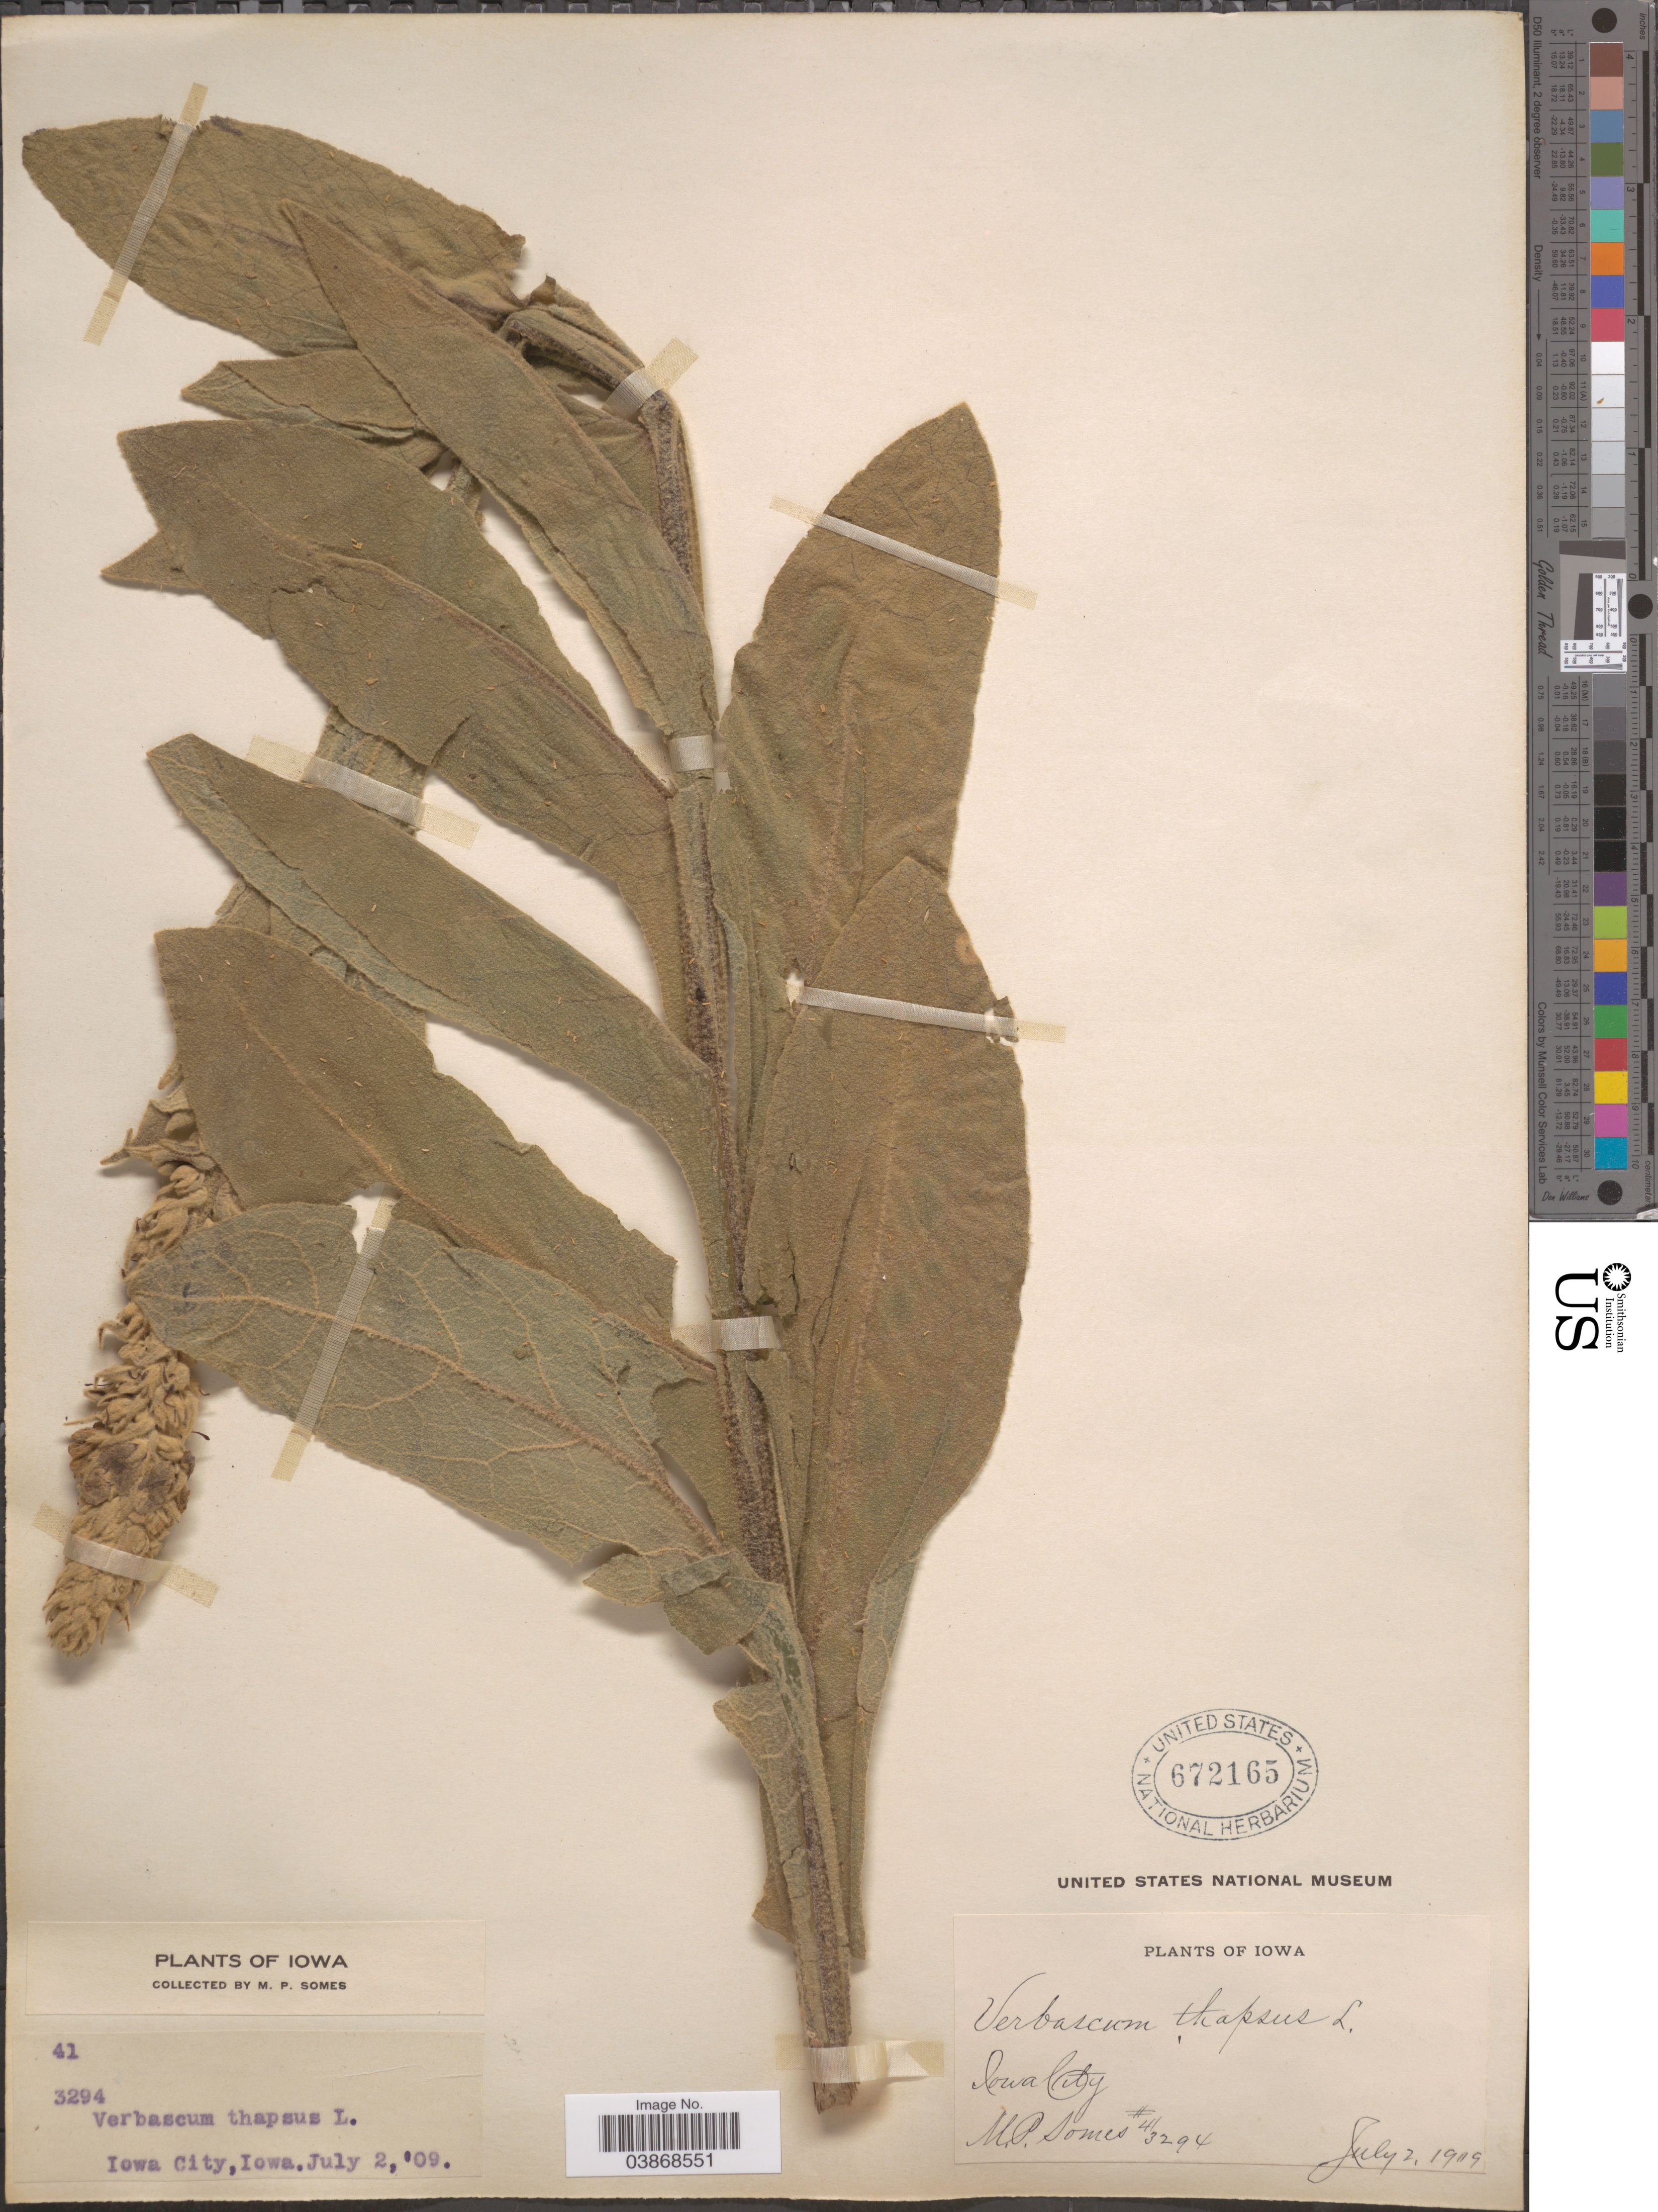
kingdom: Plantae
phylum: Tracheophyta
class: Magnoliopsida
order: Lamiales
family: Scrophulariaceae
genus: Verbascum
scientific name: Verbascum thapsus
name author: L.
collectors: M. Somes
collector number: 41/3294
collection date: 1909-07-02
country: United States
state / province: Iowa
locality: Iowa City.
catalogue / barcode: US 672165